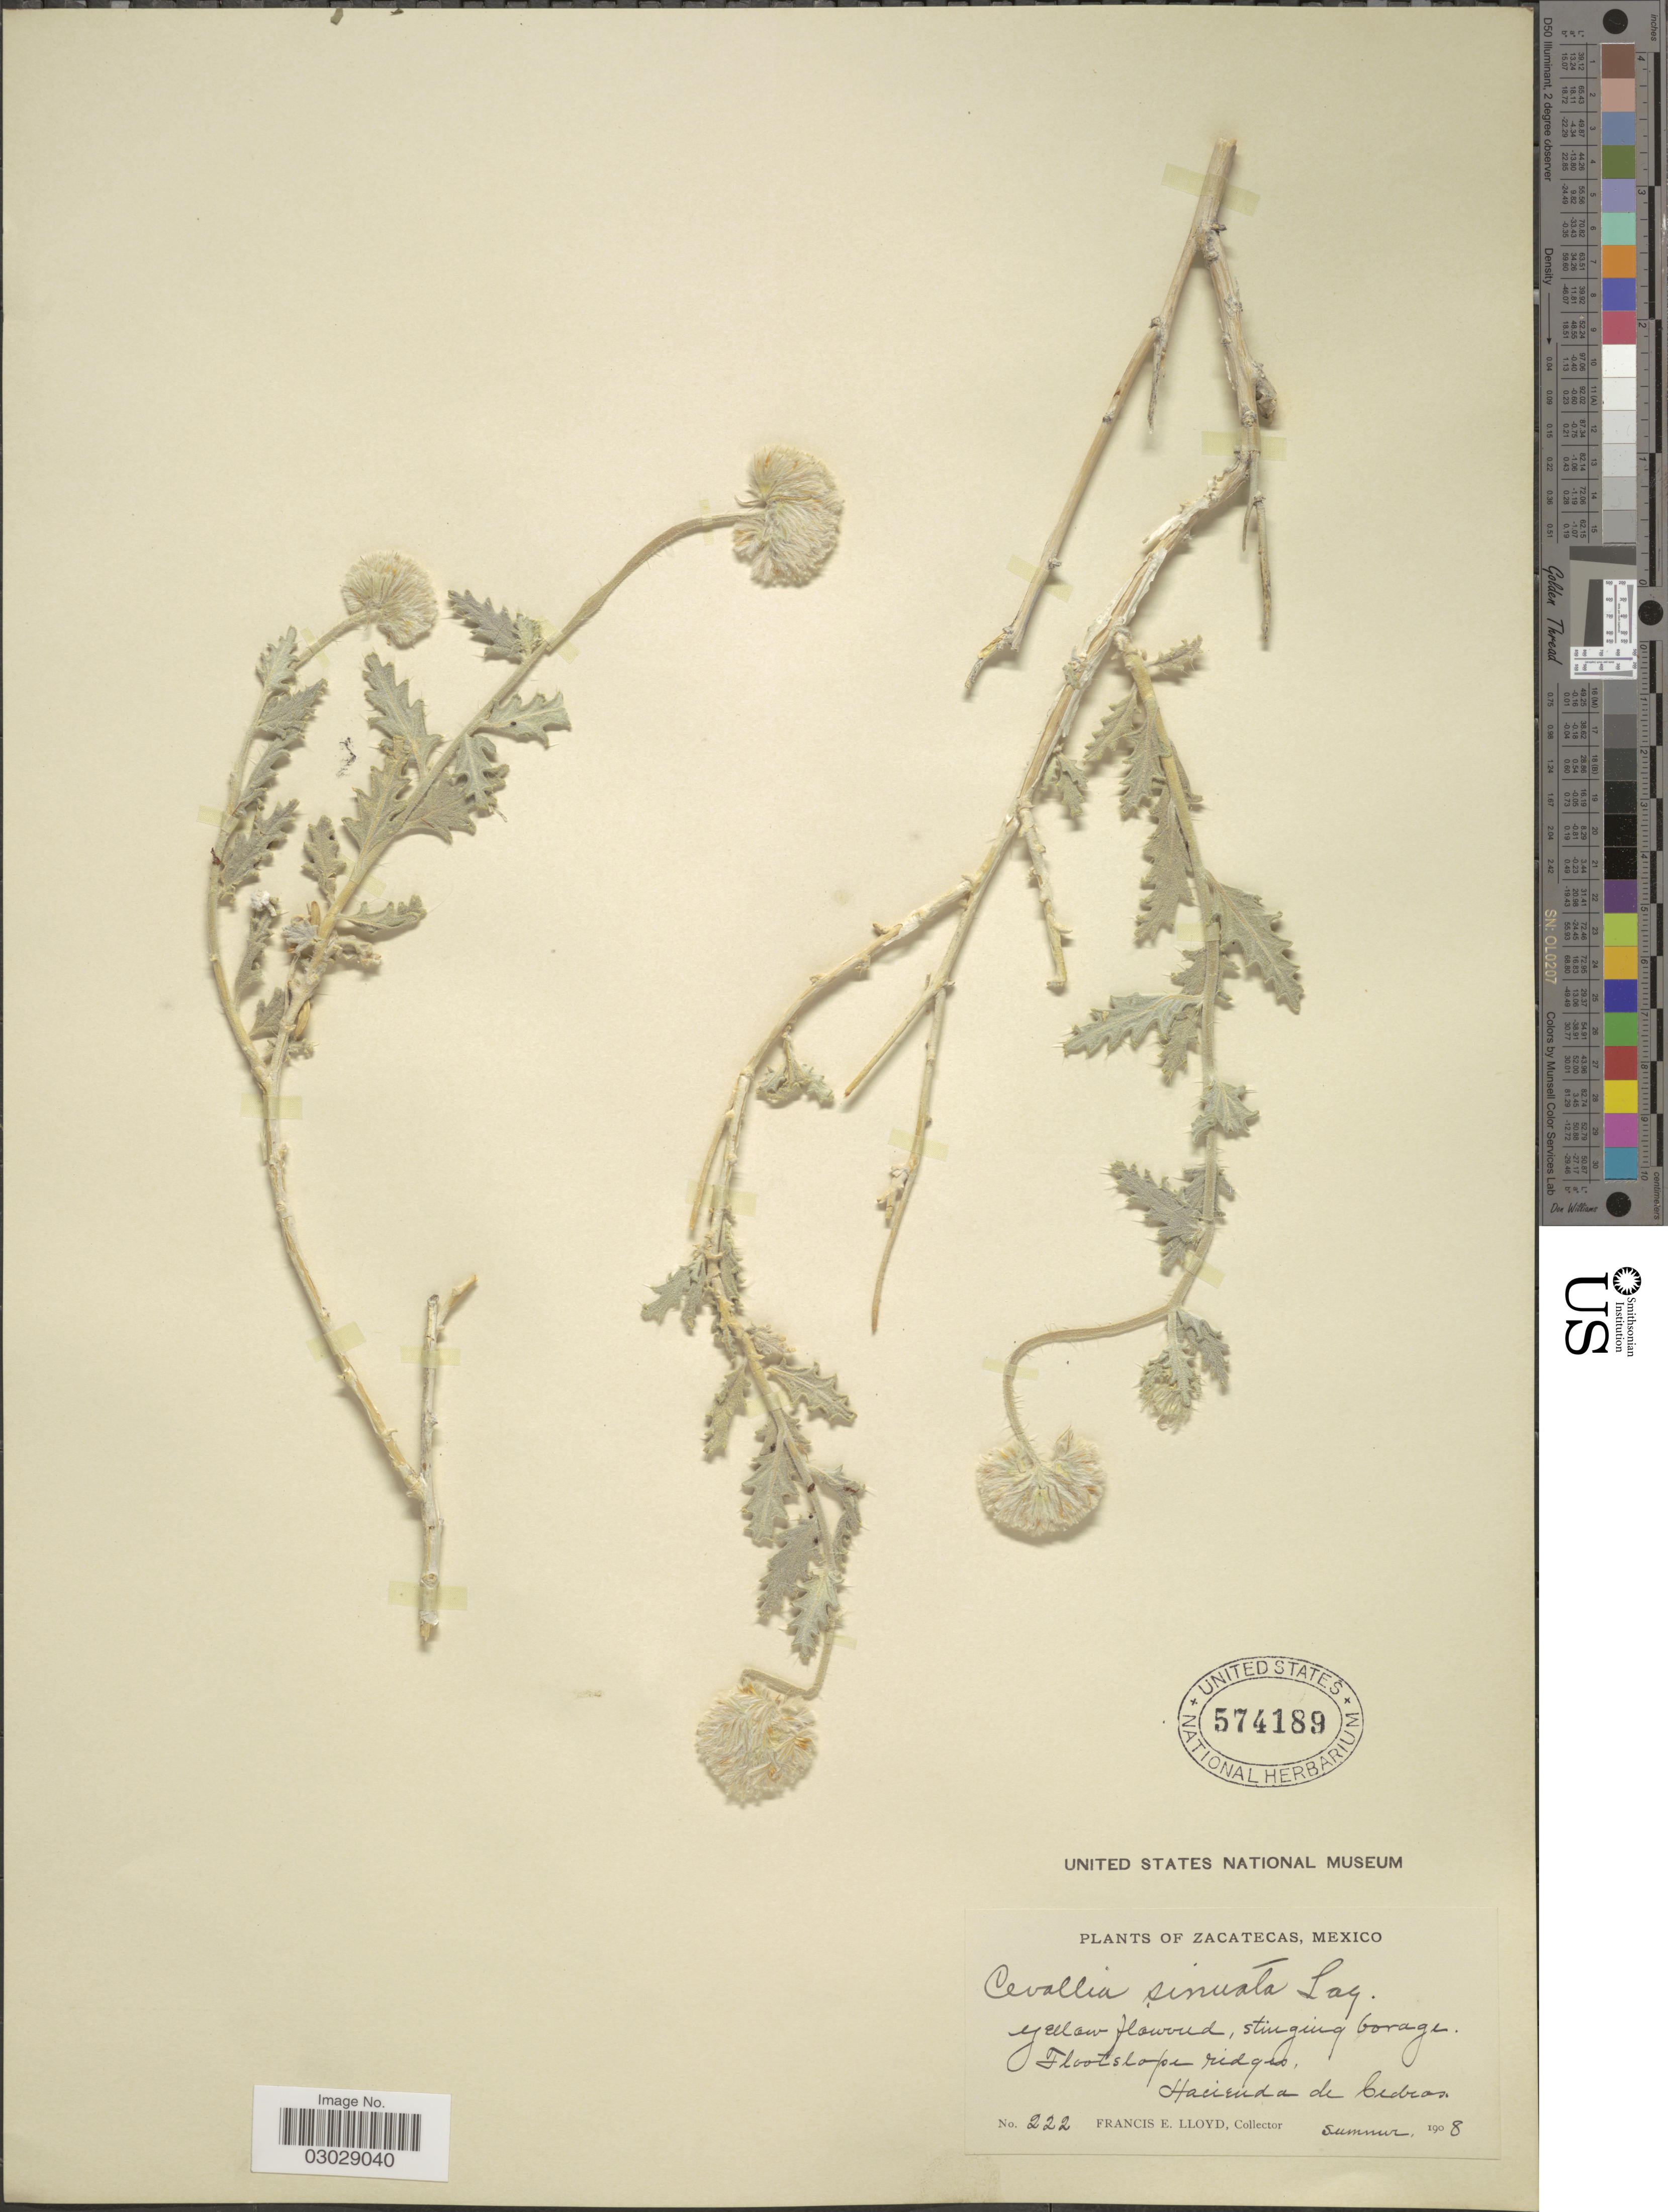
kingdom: Plantae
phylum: Tracheophyta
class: Magnoliopsida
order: Cornales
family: Loasaceae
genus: Cevallia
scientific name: Cevallia sinuata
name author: Lag.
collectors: Lloyd, C. E.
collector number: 222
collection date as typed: Summer 1908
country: Mexico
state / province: Zacatecas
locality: Hacienda de Cedros.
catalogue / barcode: US 574189